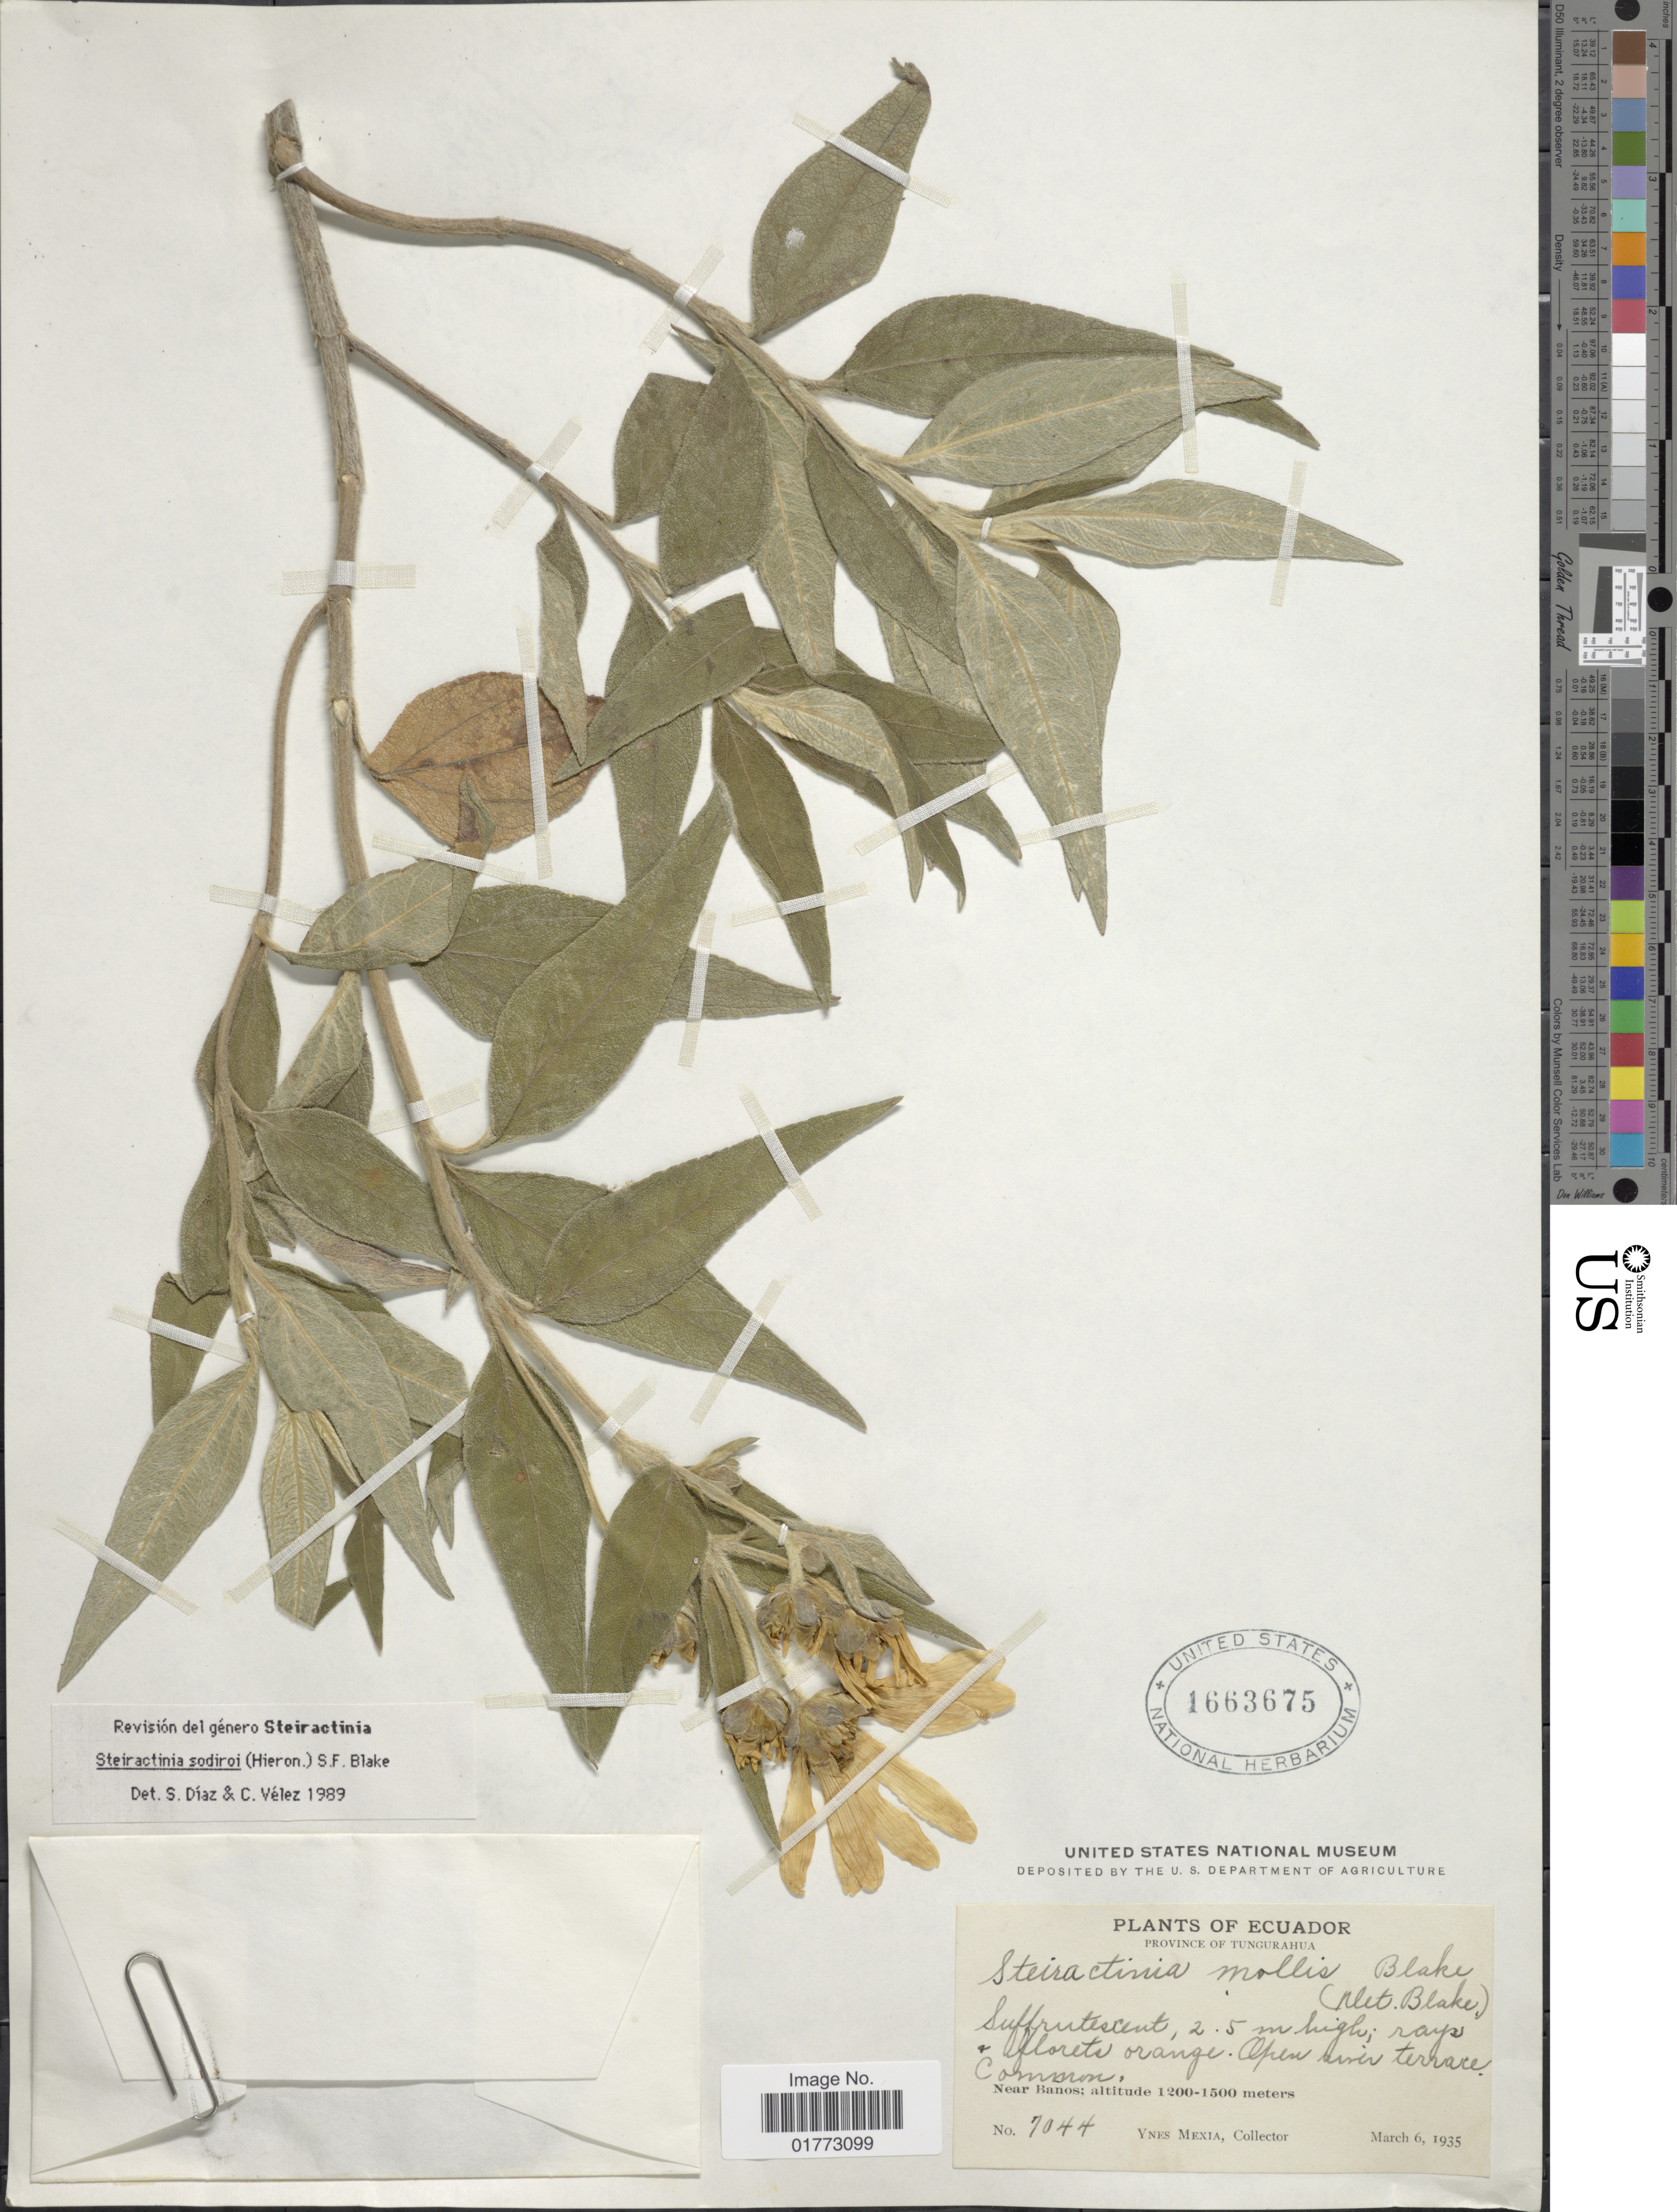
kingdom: Plantae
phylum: Tracheophyta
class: Magnoliopsida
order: Asterales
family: Asteraceae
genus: Steiractinia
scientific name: Steiractinia sodiroi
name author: (Hieron. ex Sodiro) S.F. Blake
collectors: Y. Mexia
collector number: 7044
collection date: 1935-03-06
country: Ecuador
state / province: Tungurahua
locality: Near Banos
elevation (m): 1200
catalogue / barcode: US 1663675